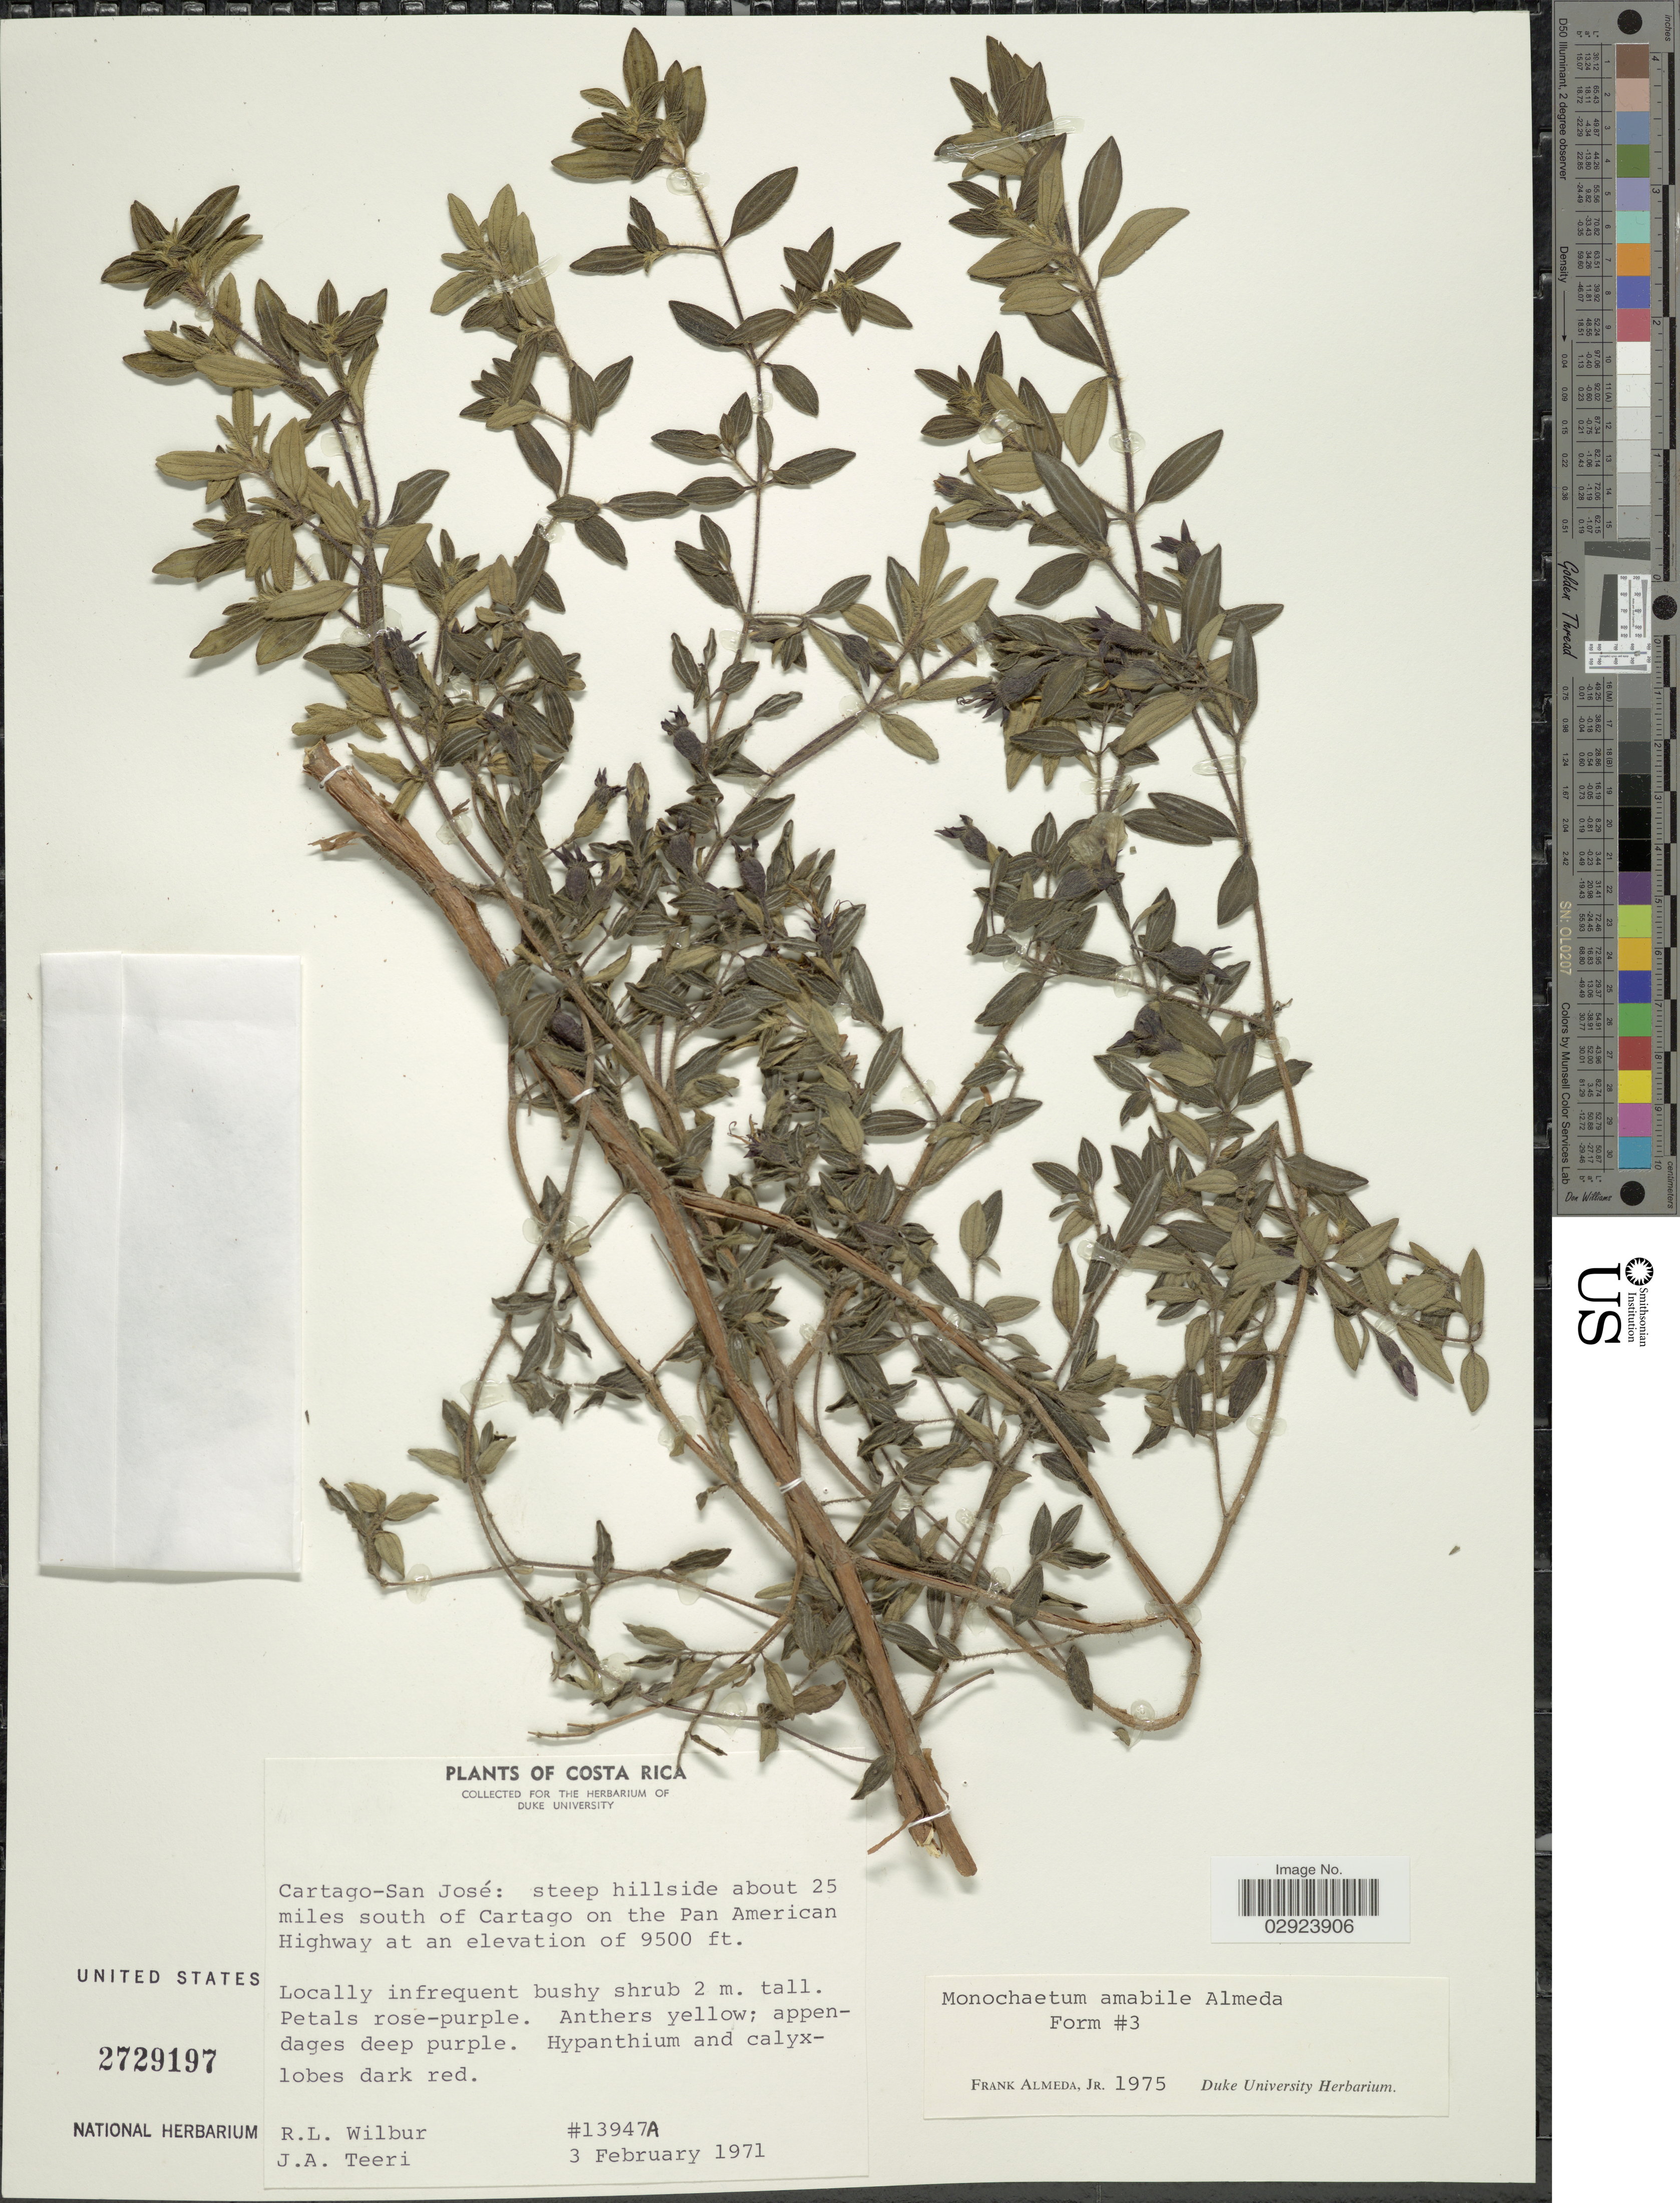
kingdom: Plantae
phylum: Tracheophyta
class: Magnoliopsida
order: Myrtales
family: Melastomataceae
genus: Monochaetum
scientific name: Monochaetum amabile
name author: Almeda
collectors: R. L. Wilbur & J. Teeri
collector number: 13947A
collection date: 1971-02-03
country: Costa Rica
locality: Cartago-San José: steep hillside about 25 miles south of Cartago on the Pan American Highway.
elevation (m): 2896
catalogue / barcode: US 2729197